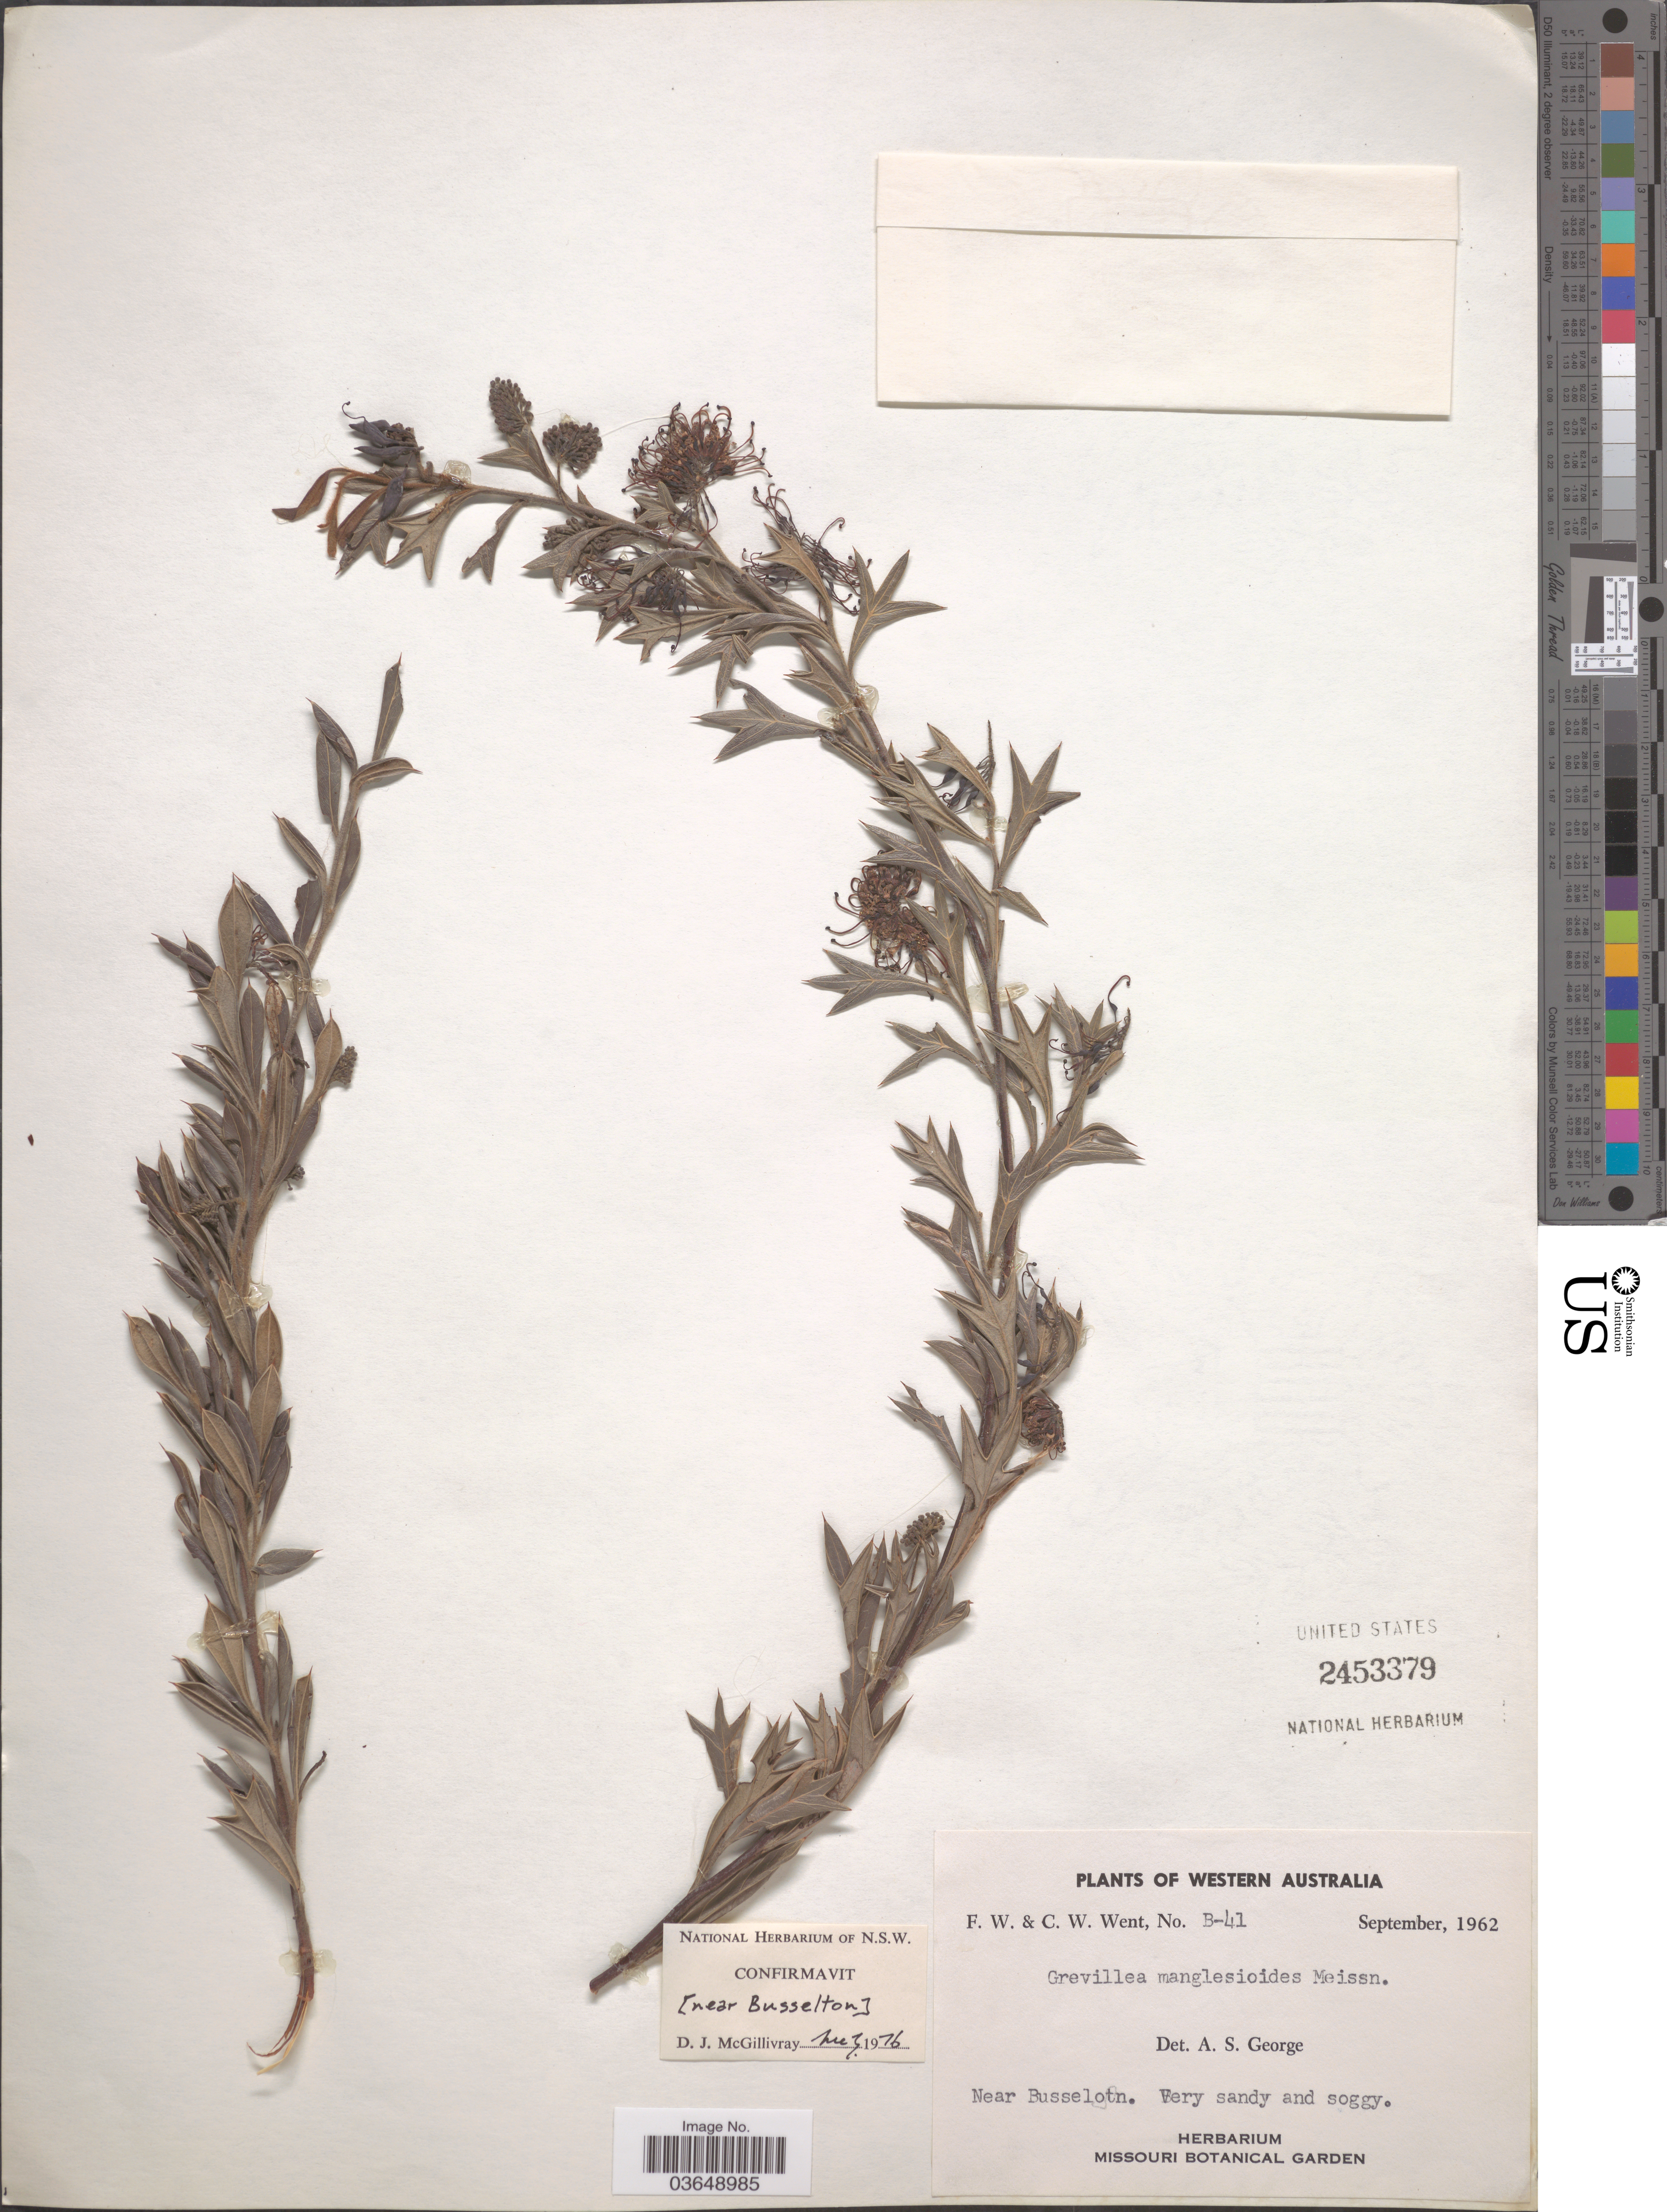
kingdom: Plantae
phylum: Tracheophyta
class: Magnoliopsida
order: Proteales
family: Proteaceae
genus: Grevillea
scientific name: Grevillea manglesioides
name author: Meisn.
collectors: F. W. Went & C. W. Went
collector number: B-41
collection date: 1962-09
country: Australia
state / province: Western Australia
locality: Near Busselton.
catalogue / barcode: US 2453379